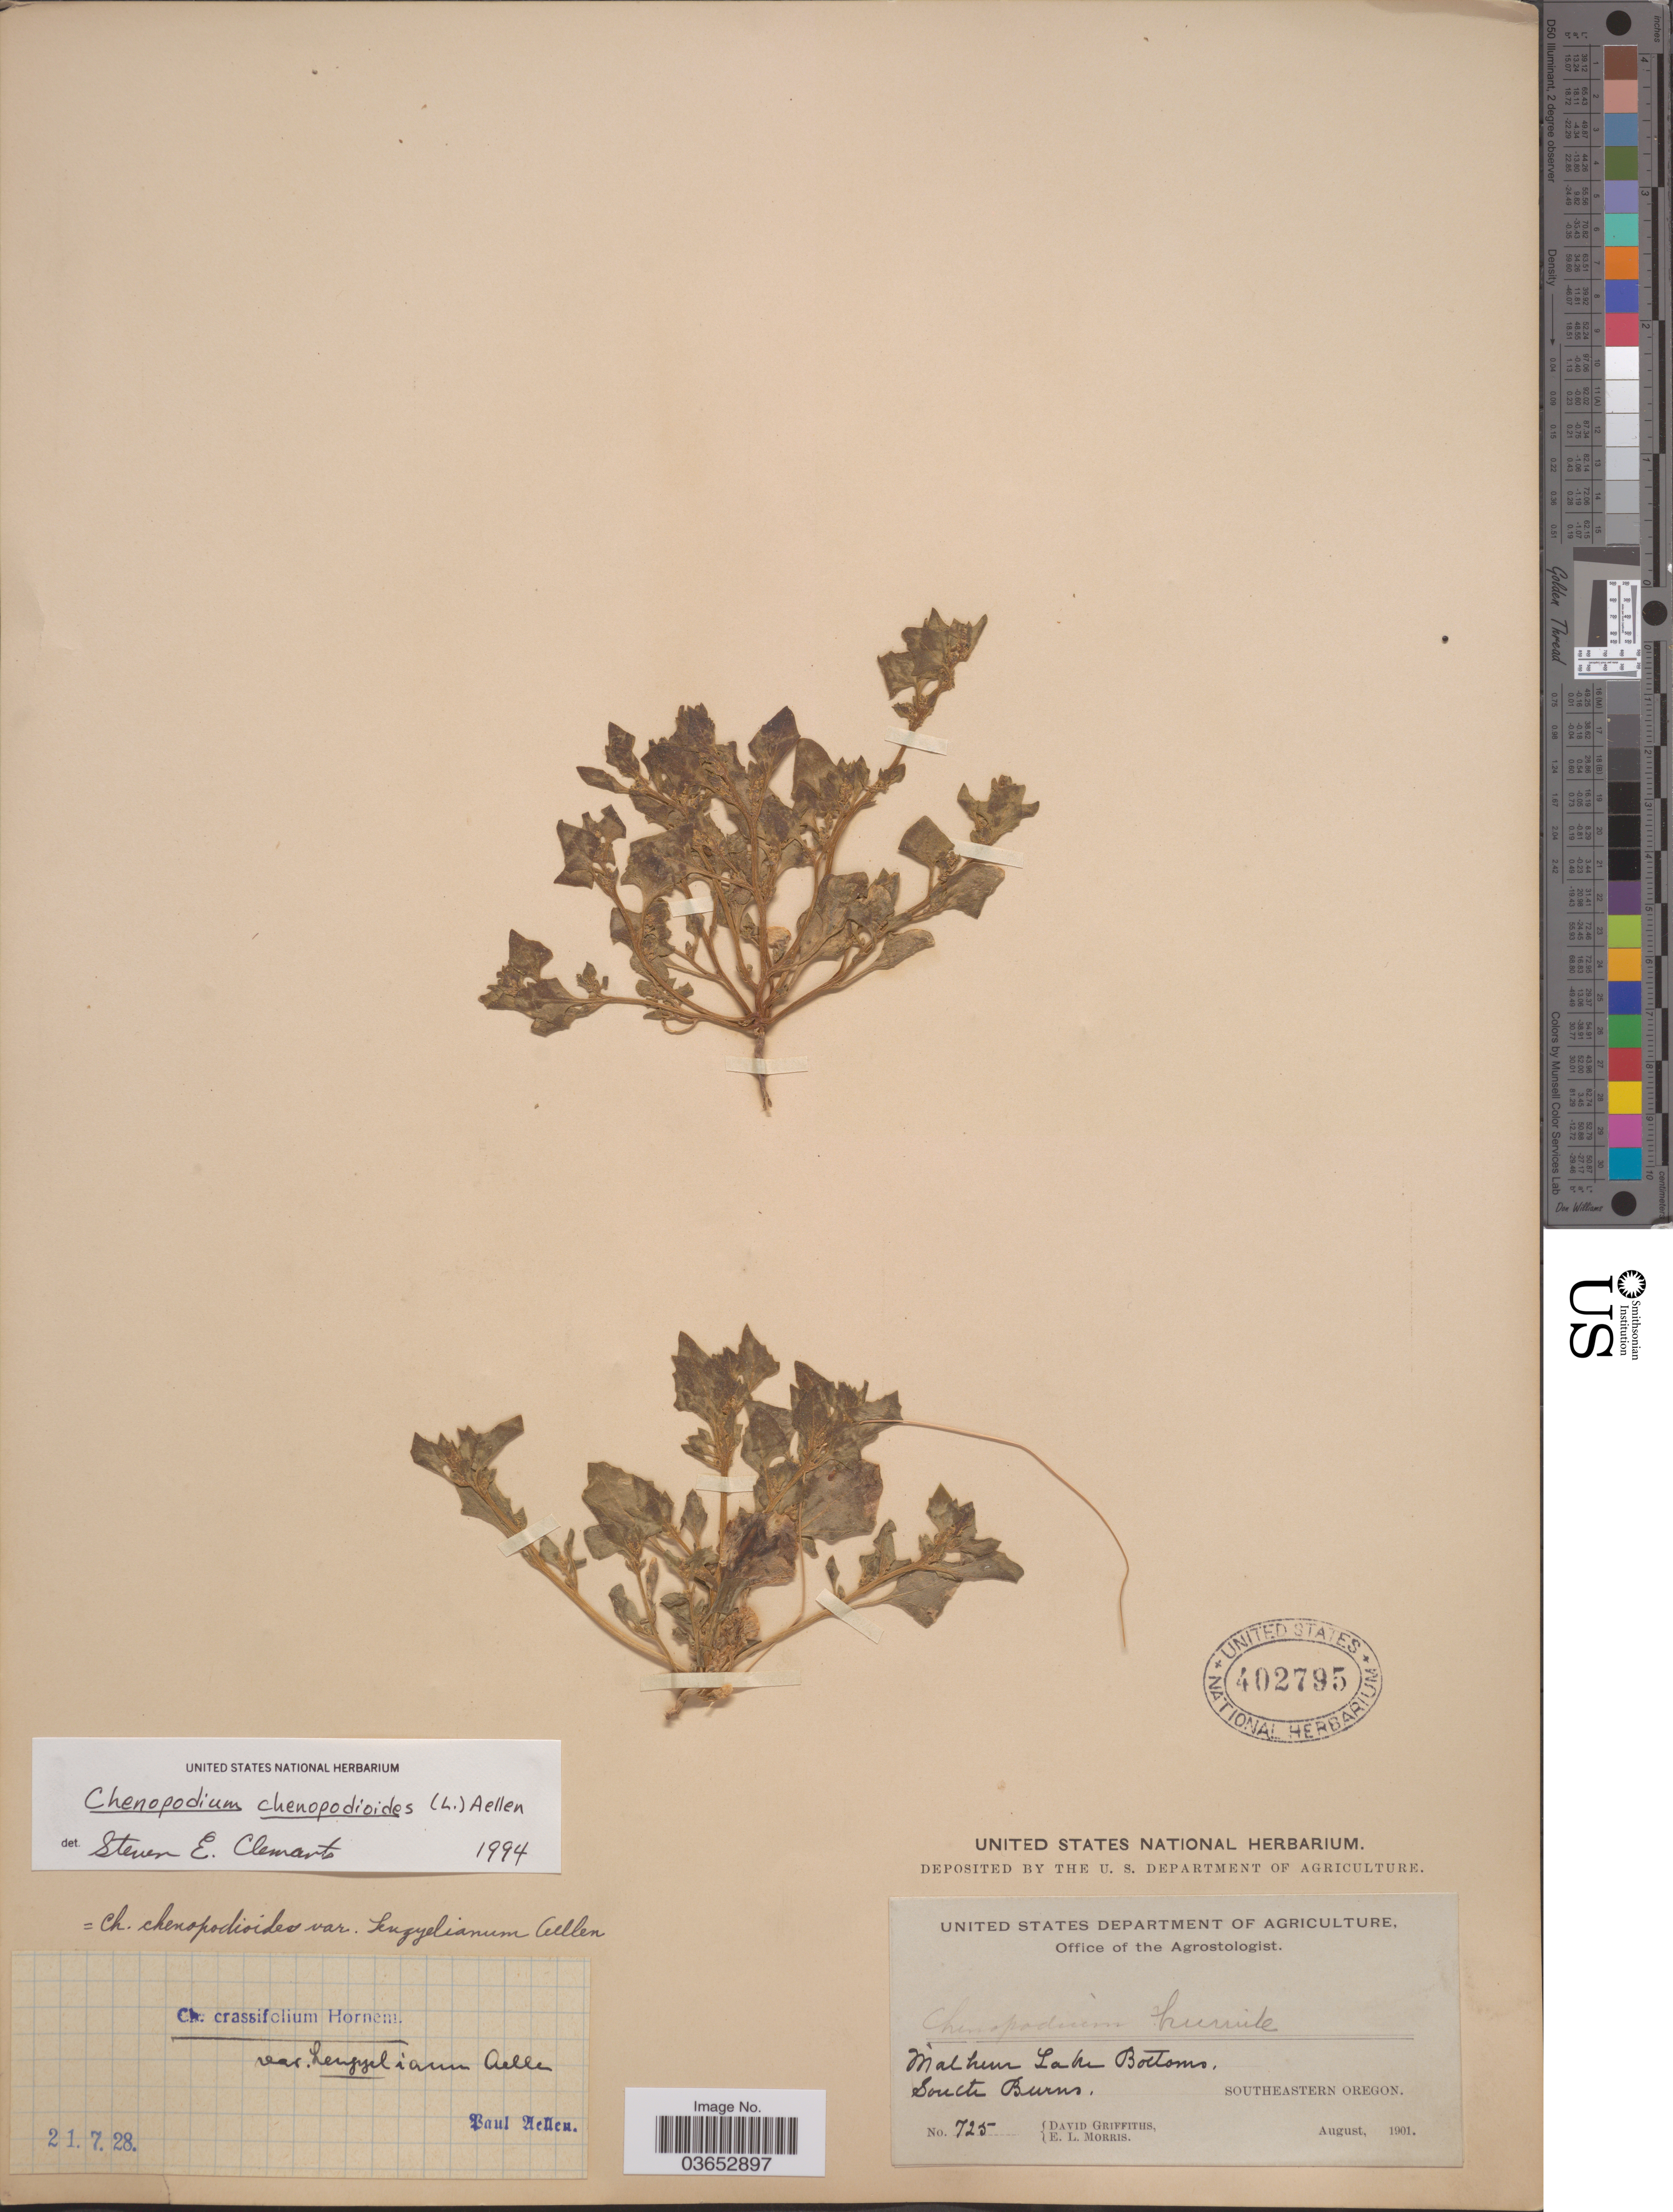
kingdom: Plantae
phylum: Tracheophyta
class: Magnoliopsida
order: Caryophyllales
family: Amaranthaceae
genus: Chenopodium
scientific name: Chenopodium chenopodioides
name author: (L.) Aellen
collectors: D. Griffiths & E. Morris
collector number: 725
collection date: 1901-08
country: United States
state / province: Oregon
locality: Southeastern Oregon. Malheur Lake Bottoms. South Burns.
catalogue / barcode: US 402795